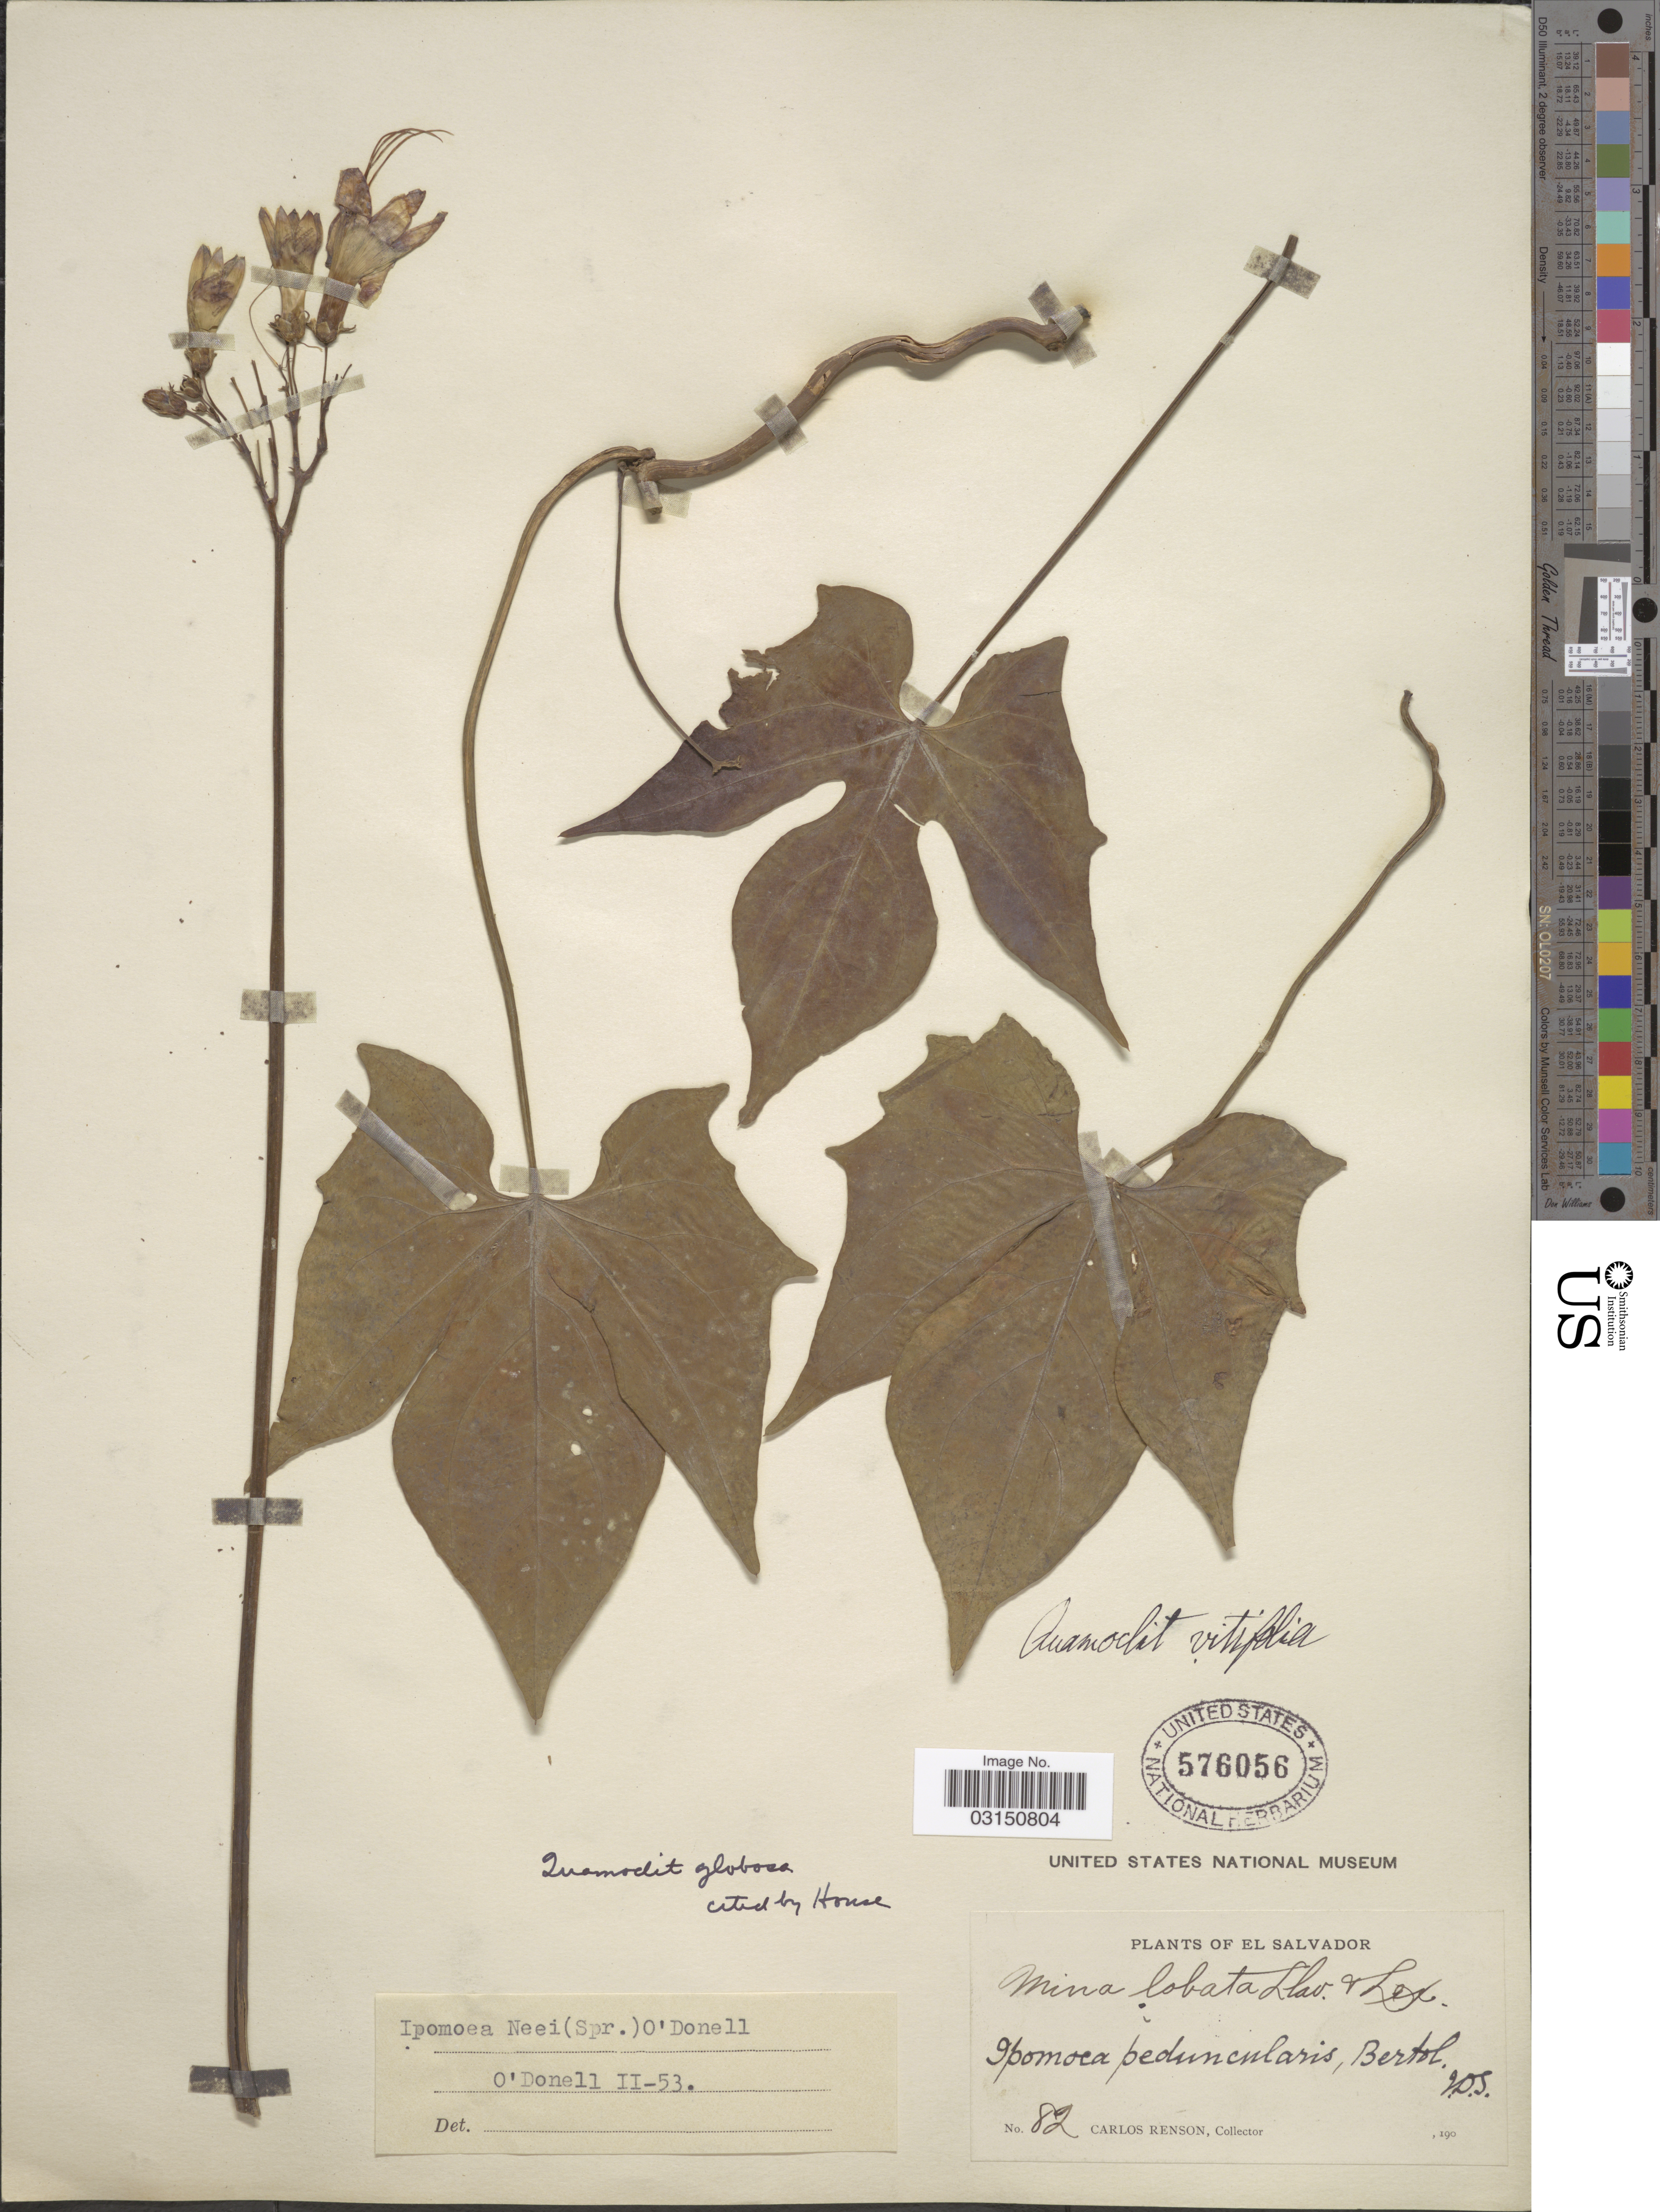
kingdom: Plantae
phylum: Tracheophyta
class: Magnoliopsida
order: Solanales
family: Convolvulaceae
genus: Ipomoea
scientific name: Ipomoea neei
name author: (Spreng.) O'Donell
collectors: C. Renson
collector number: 82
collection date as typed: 190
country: El Salvador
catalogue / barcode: US 576056